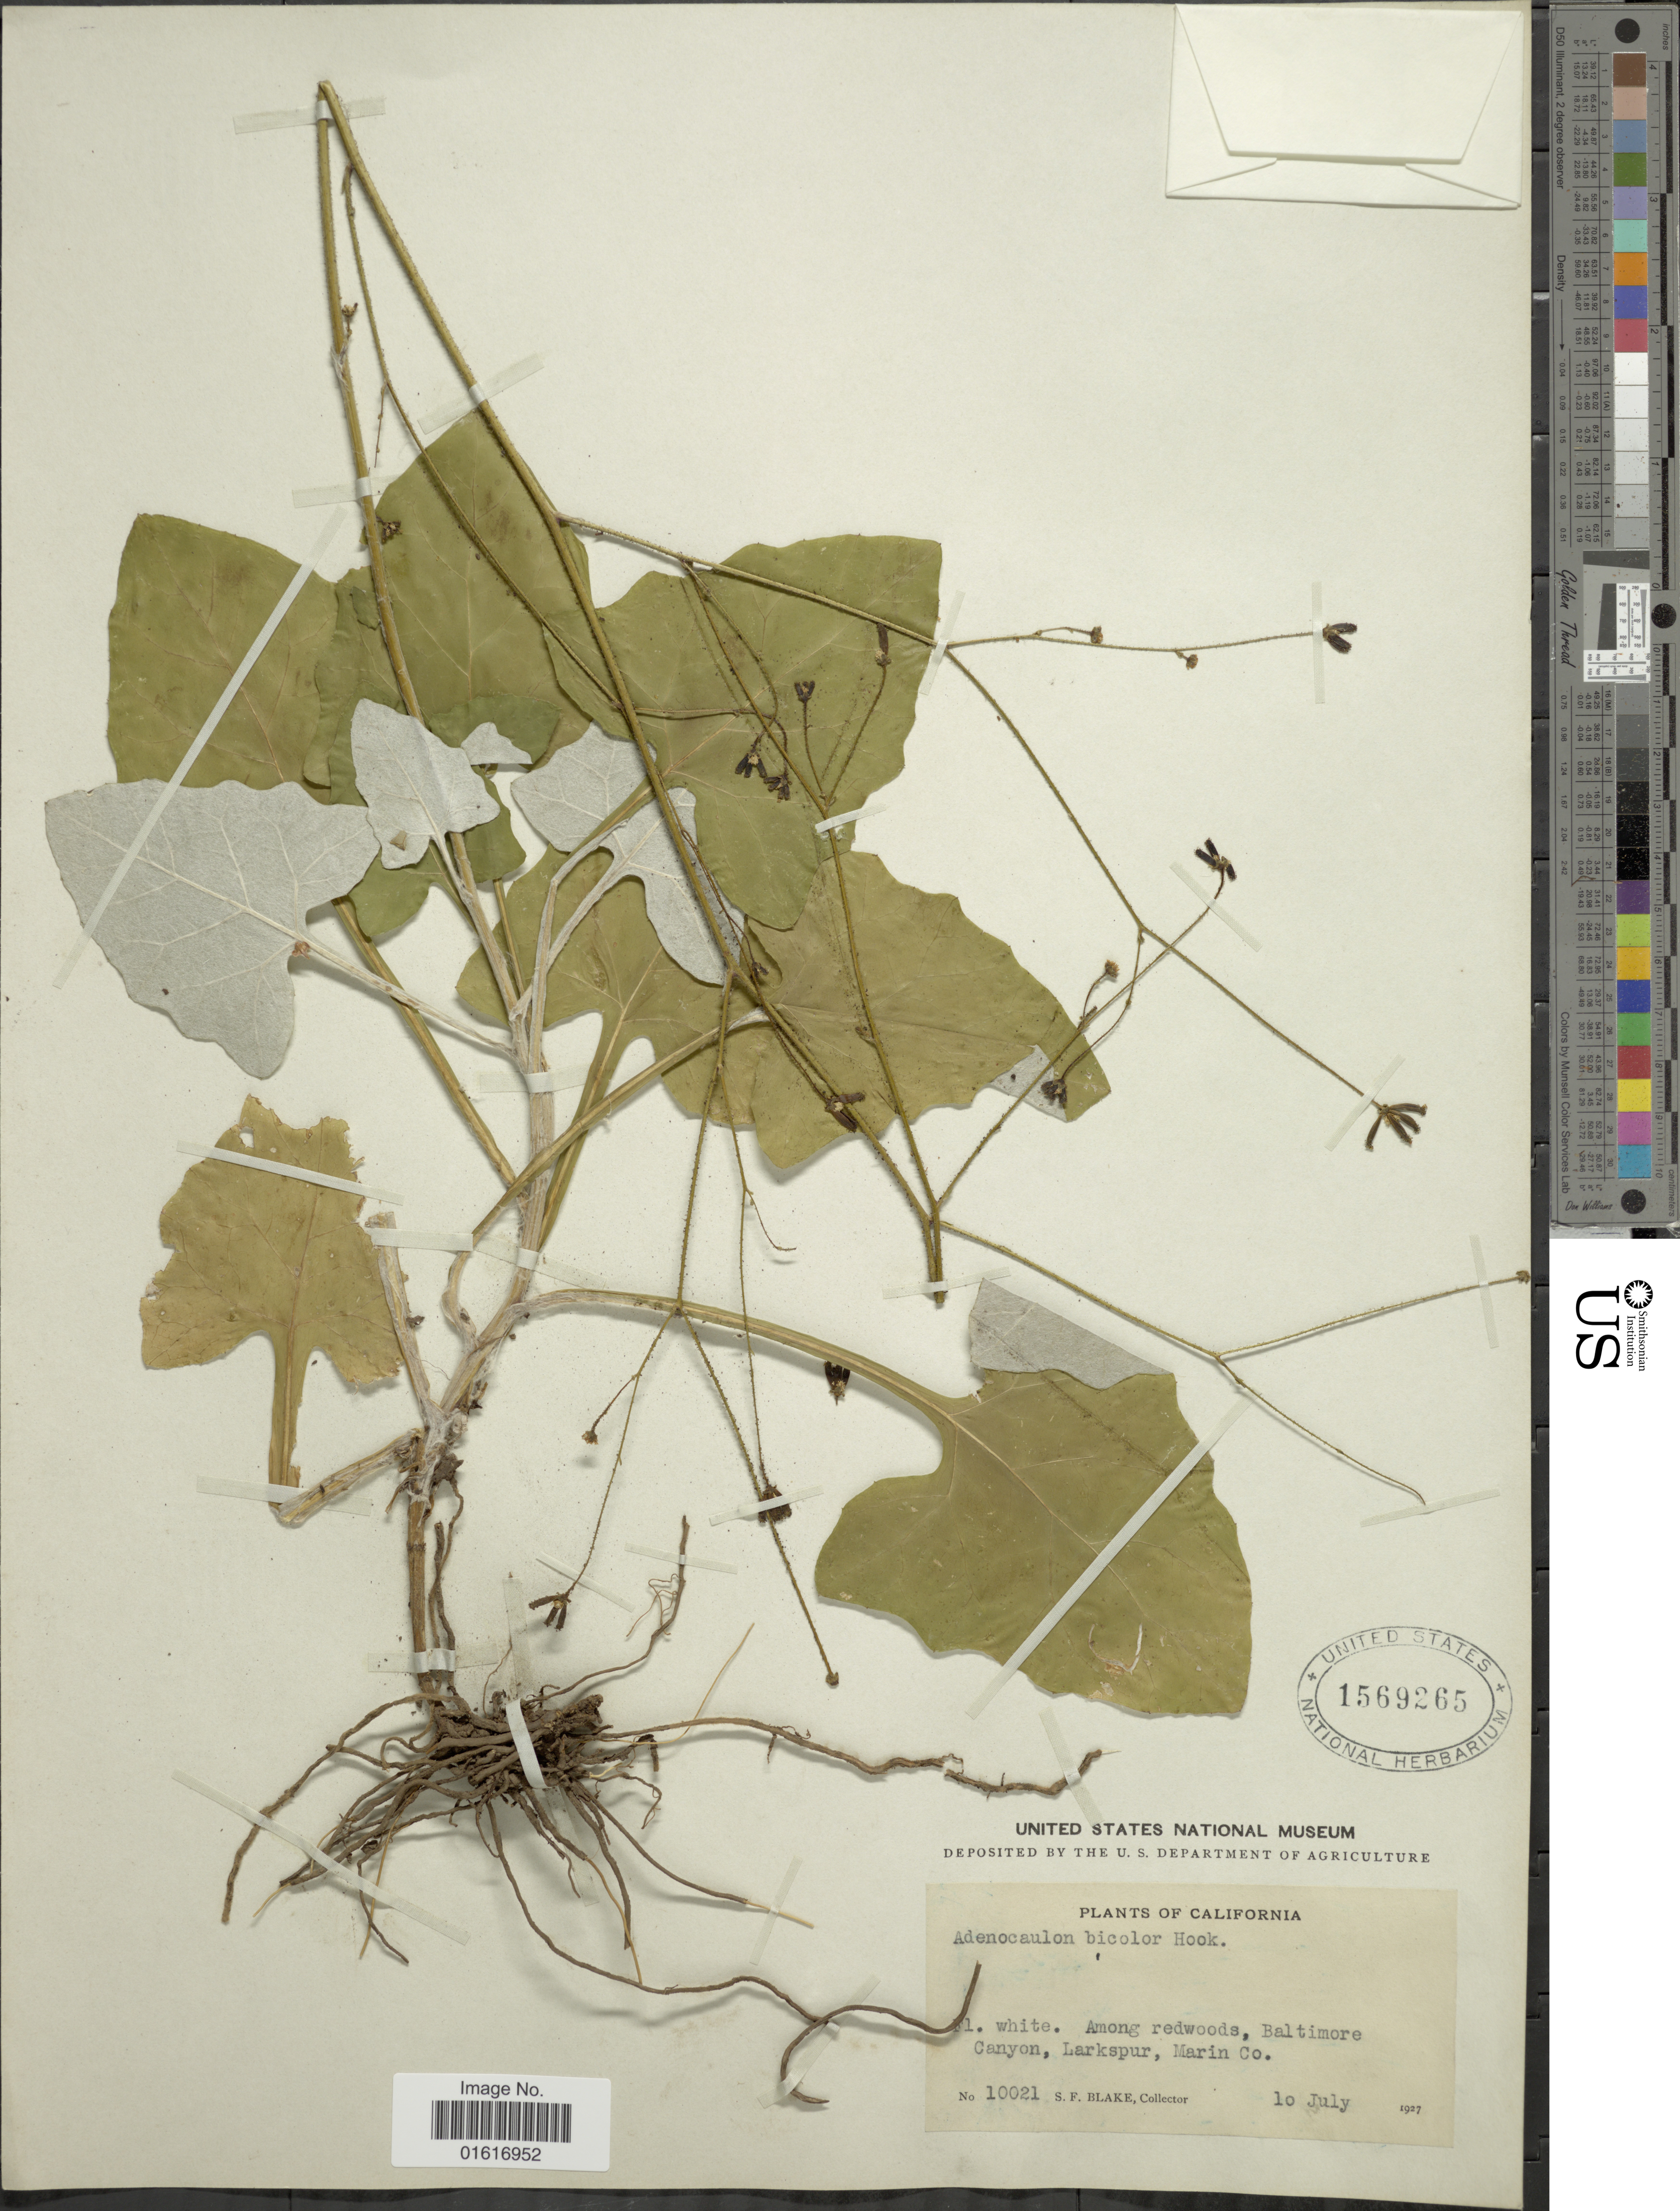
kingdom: Plantae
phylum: Tracheophyta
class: Magnoliopsida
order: Asterales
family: Asteraceae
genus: Adenocaulon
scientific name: Adenocaulon bicolor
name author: Hook.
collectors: S. Blake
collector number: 1021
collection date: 1927-07-10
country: United States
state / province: California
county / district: Marin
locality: Among redwoods, Baltimore Canyon, Larkspur, Marin Co,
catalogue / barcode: US 1569265